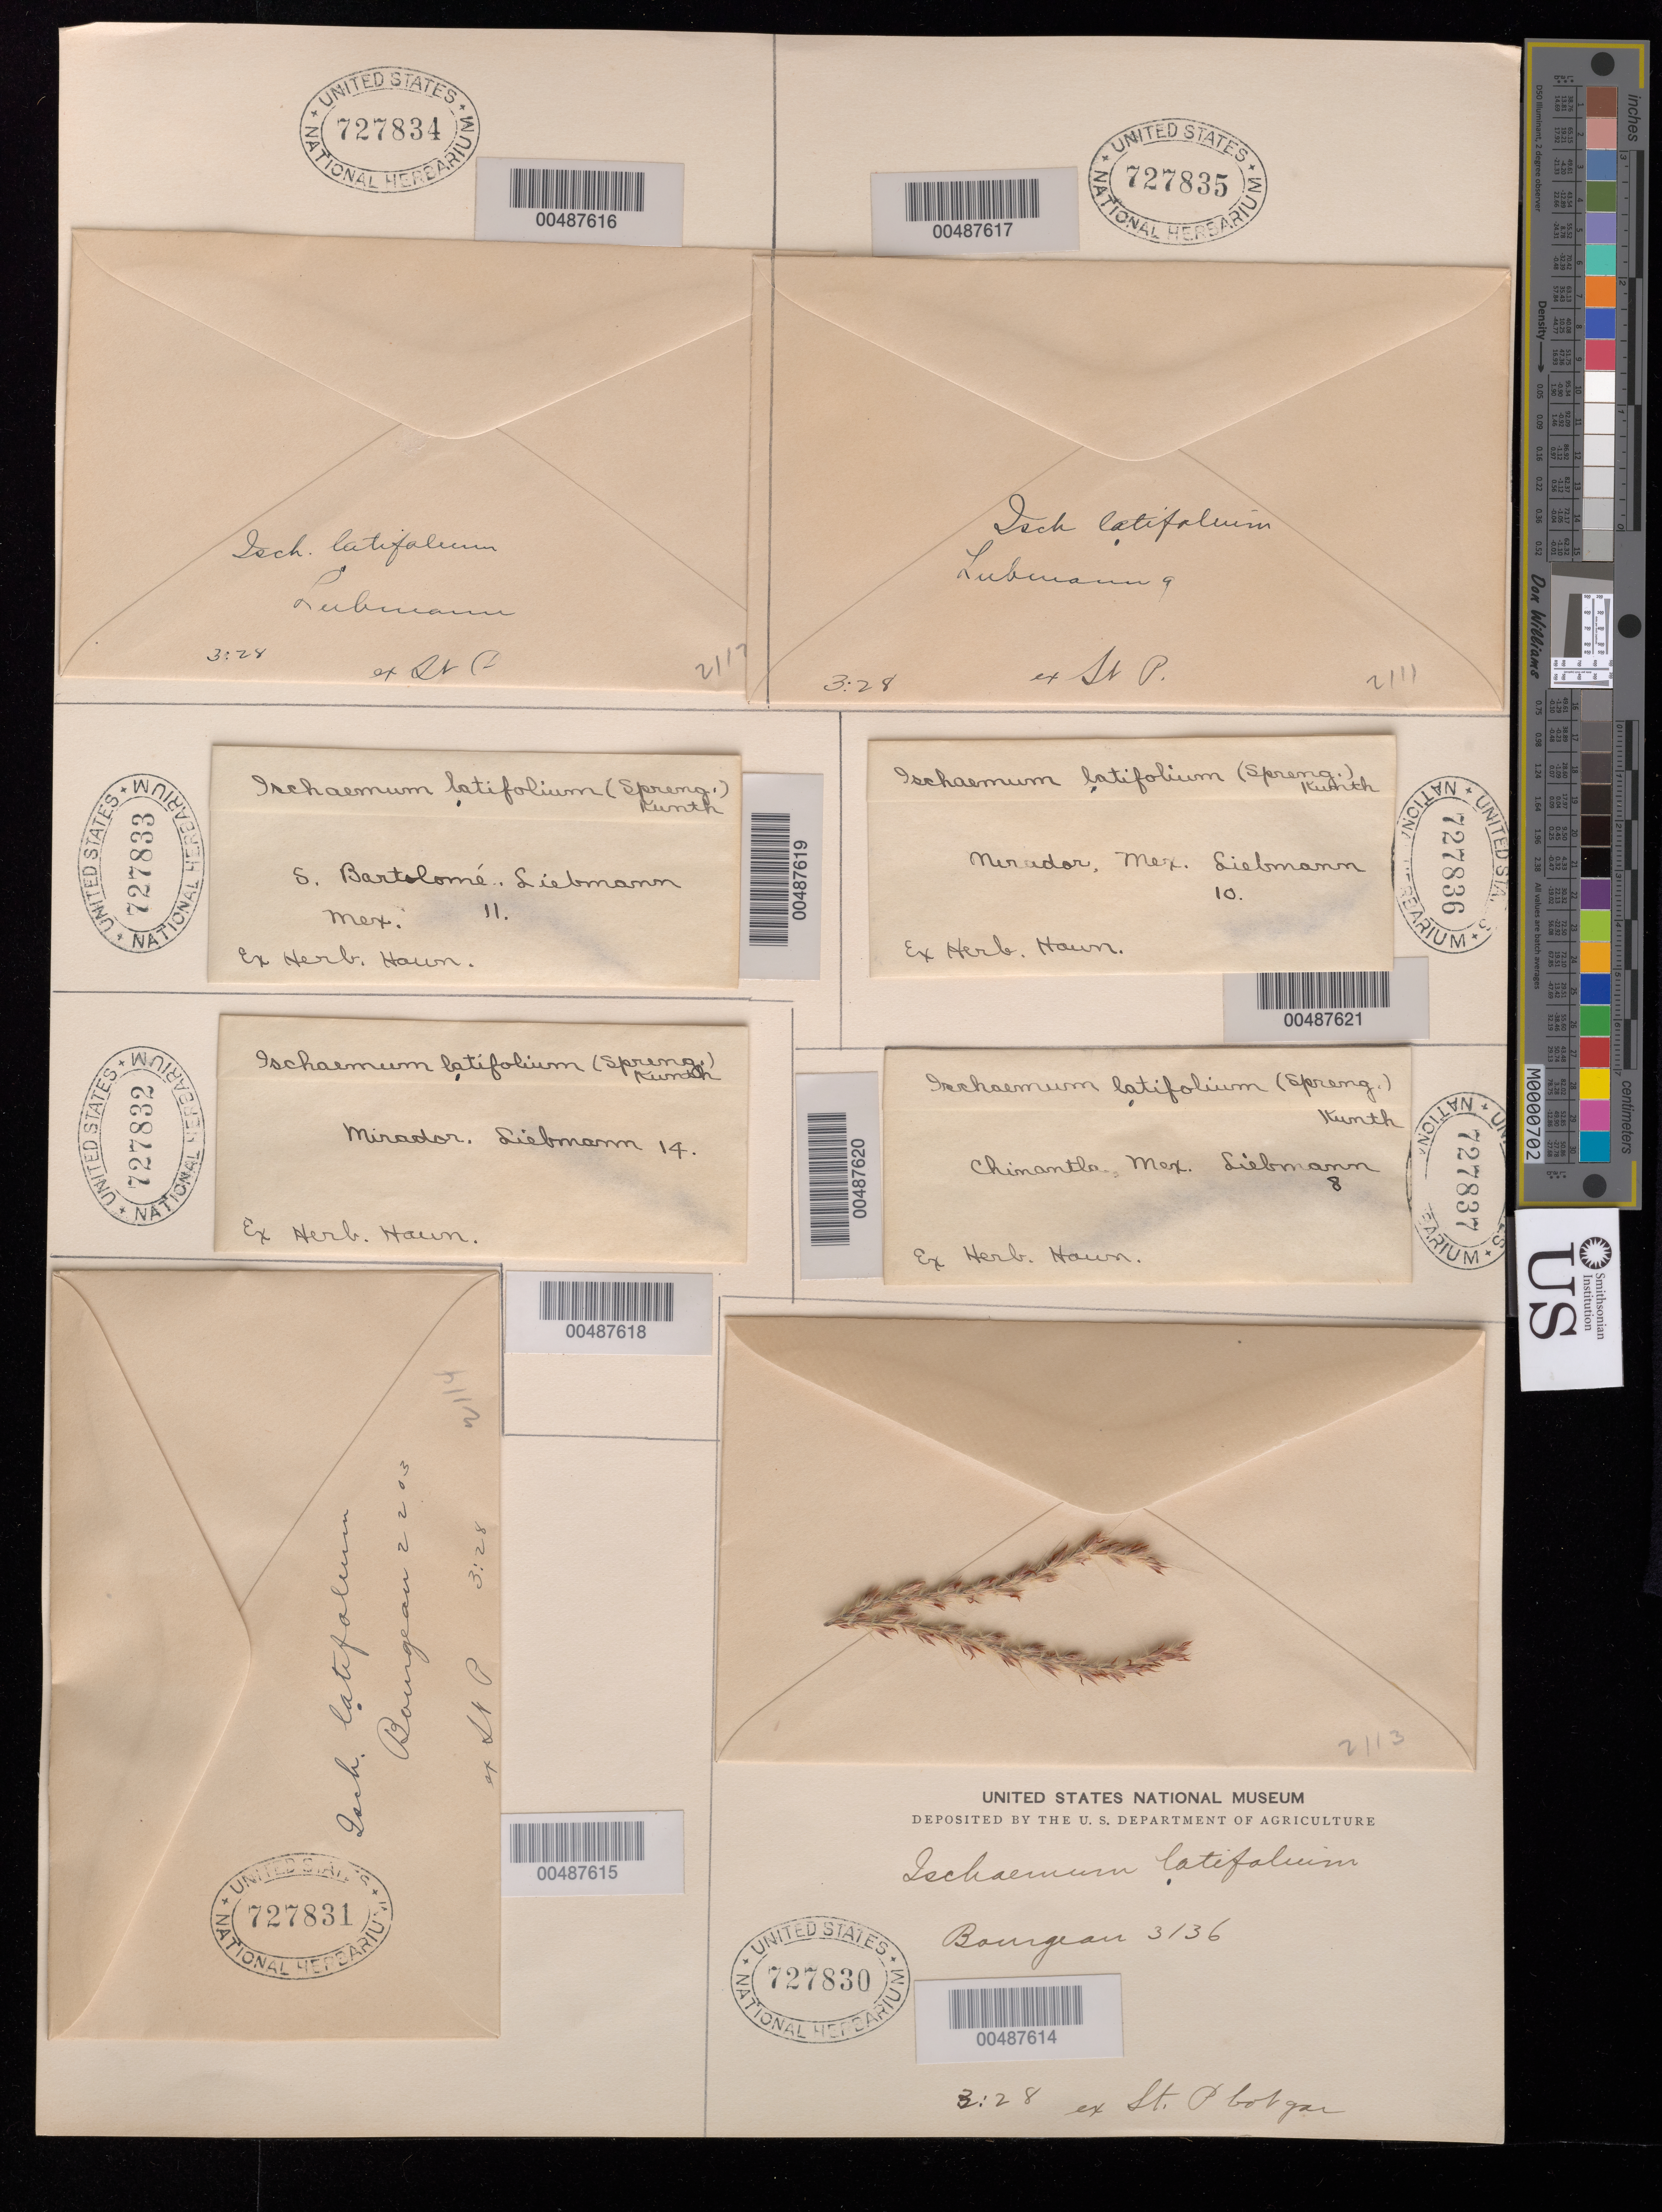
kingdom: Plantae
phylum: Tracheophyta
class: Liliopsida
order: Poales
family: Poaceae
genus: Ischaemum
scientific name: Ischaemum latifolium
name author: (Spreng.) Kunth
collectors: E. Bourgeau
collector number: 3136/2113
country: Mexico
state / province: Jalisco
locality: San Ramon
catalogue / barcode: US 727830